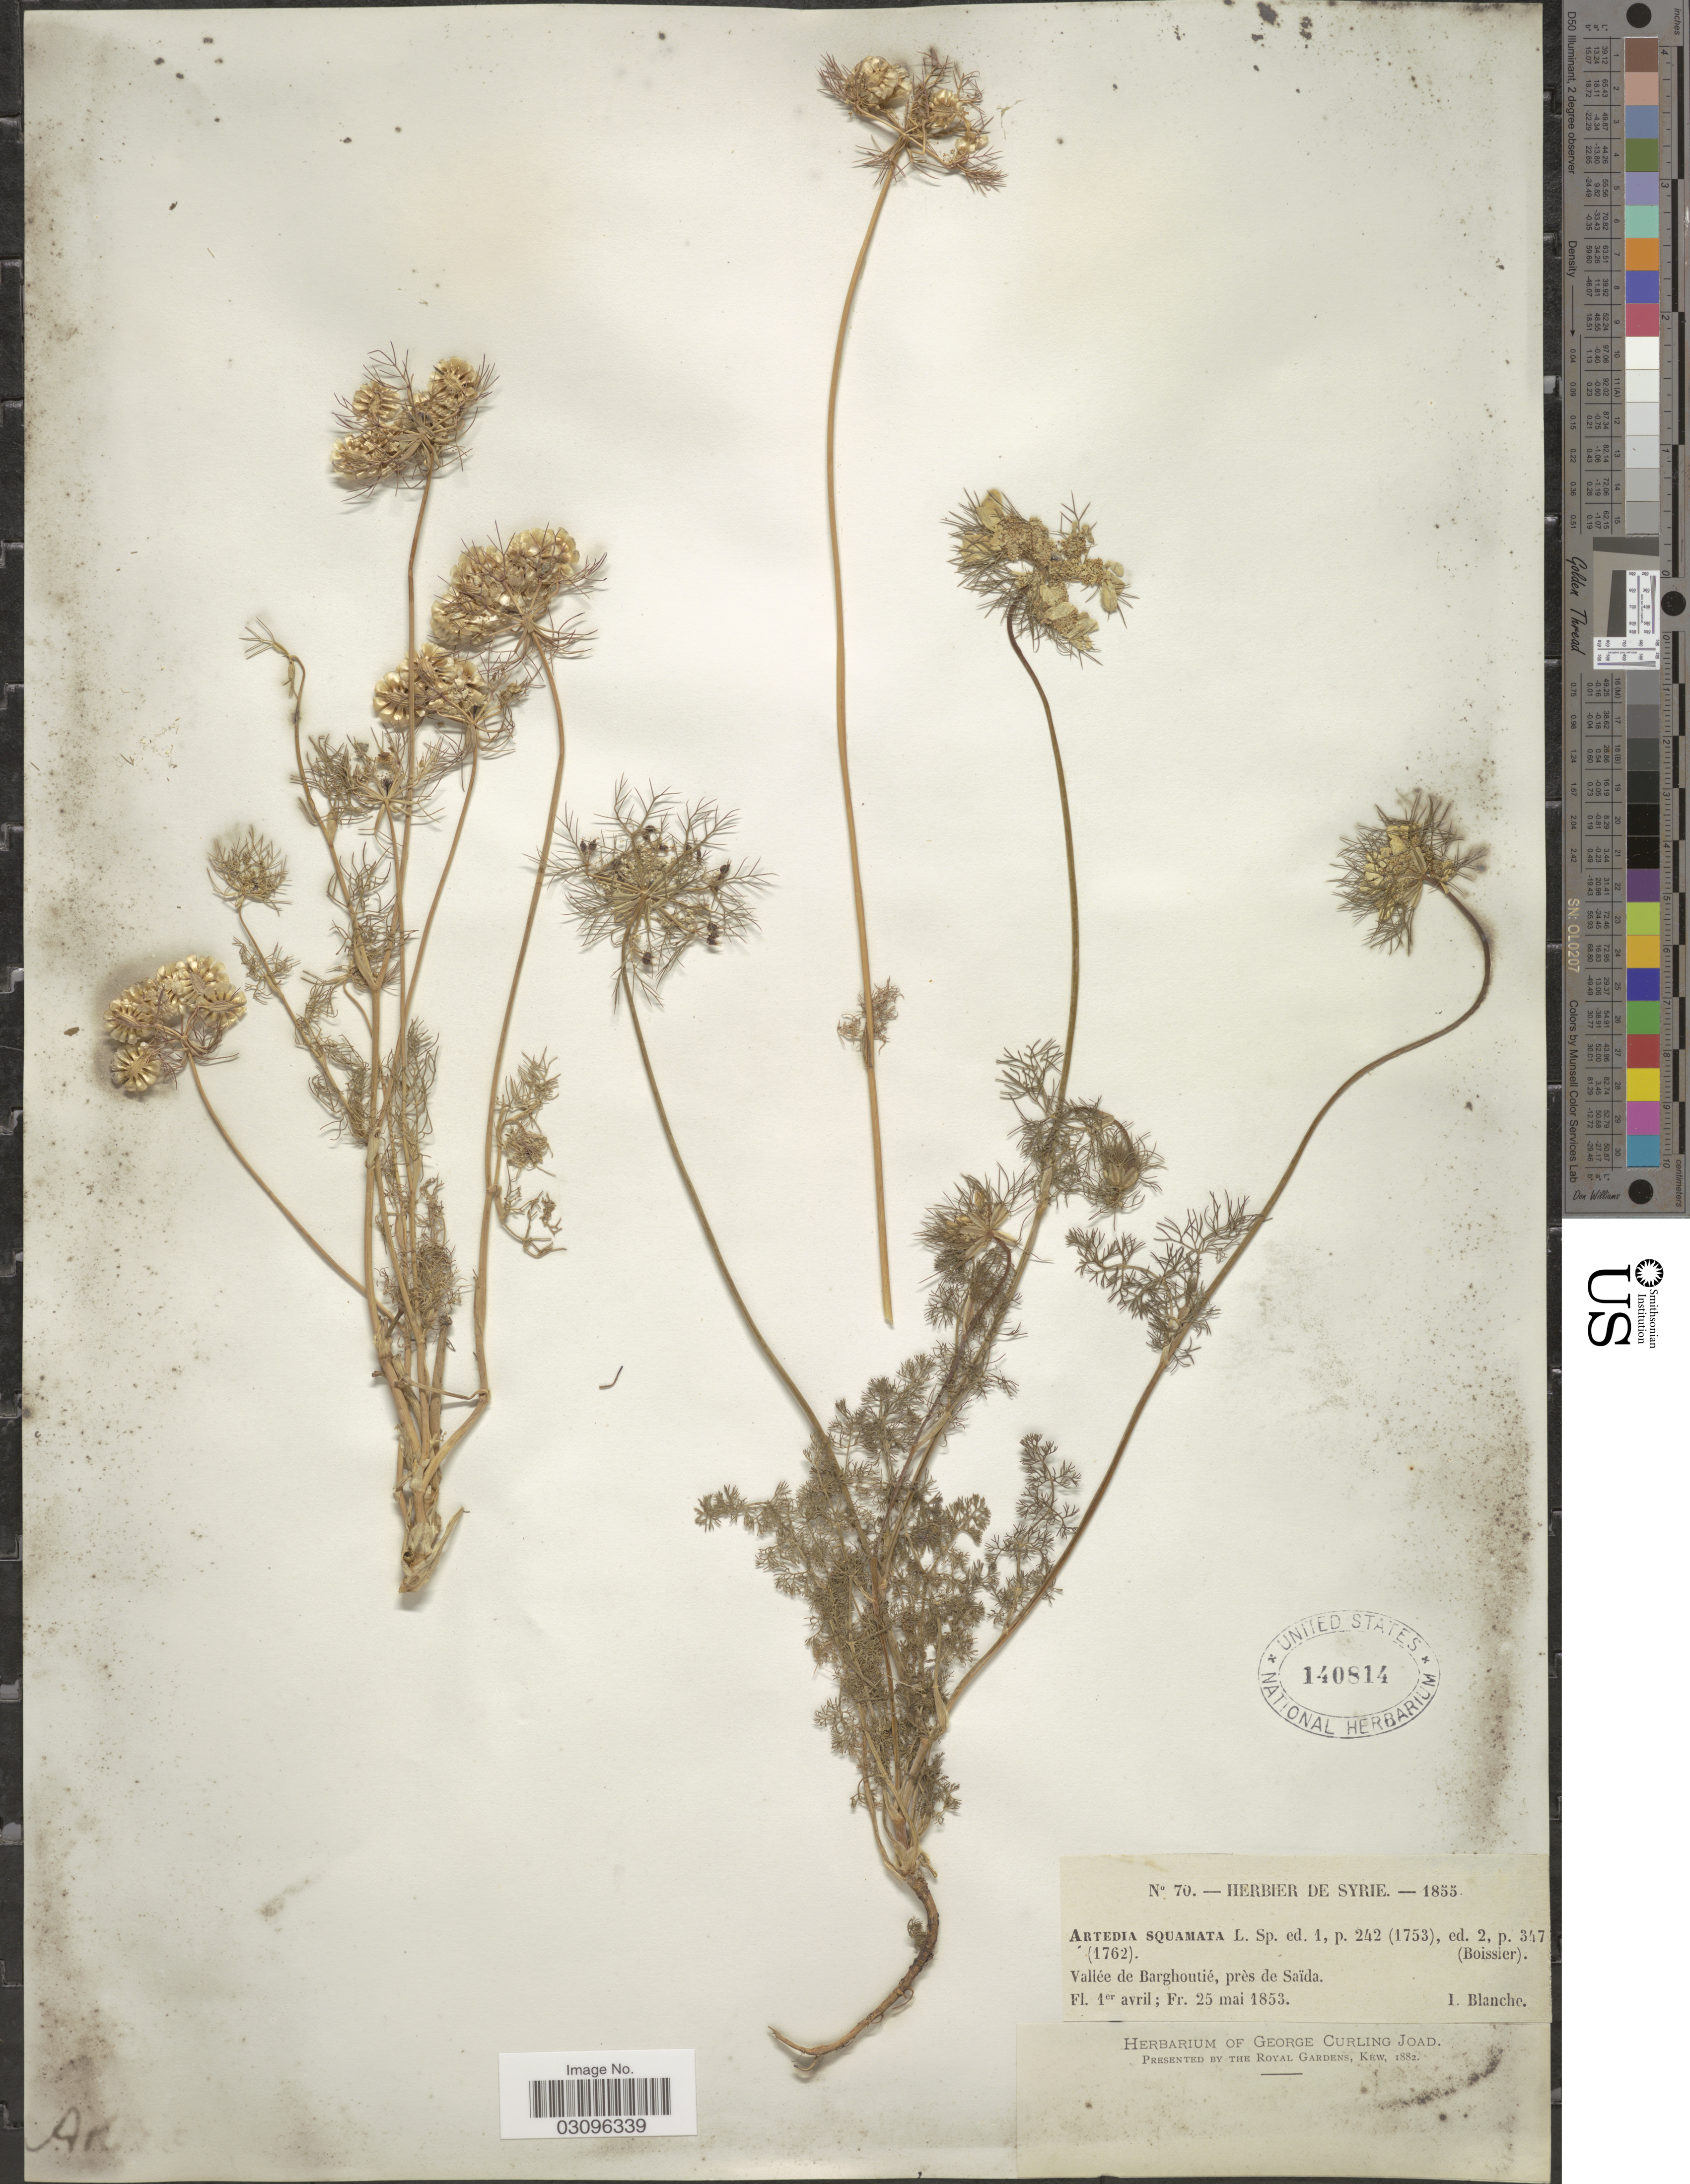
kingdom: Plantae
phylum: Tracheophyta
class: Magnoliopsida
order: Apiales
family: Apiaceae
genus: Artedia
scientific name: Artedia squamata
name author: L.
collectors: I. Blanche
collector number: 70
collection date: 1853-04-01/1853-05-25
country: Syria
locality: Vallée de Barghoutié, près de Saïda.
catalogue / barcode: US 140814